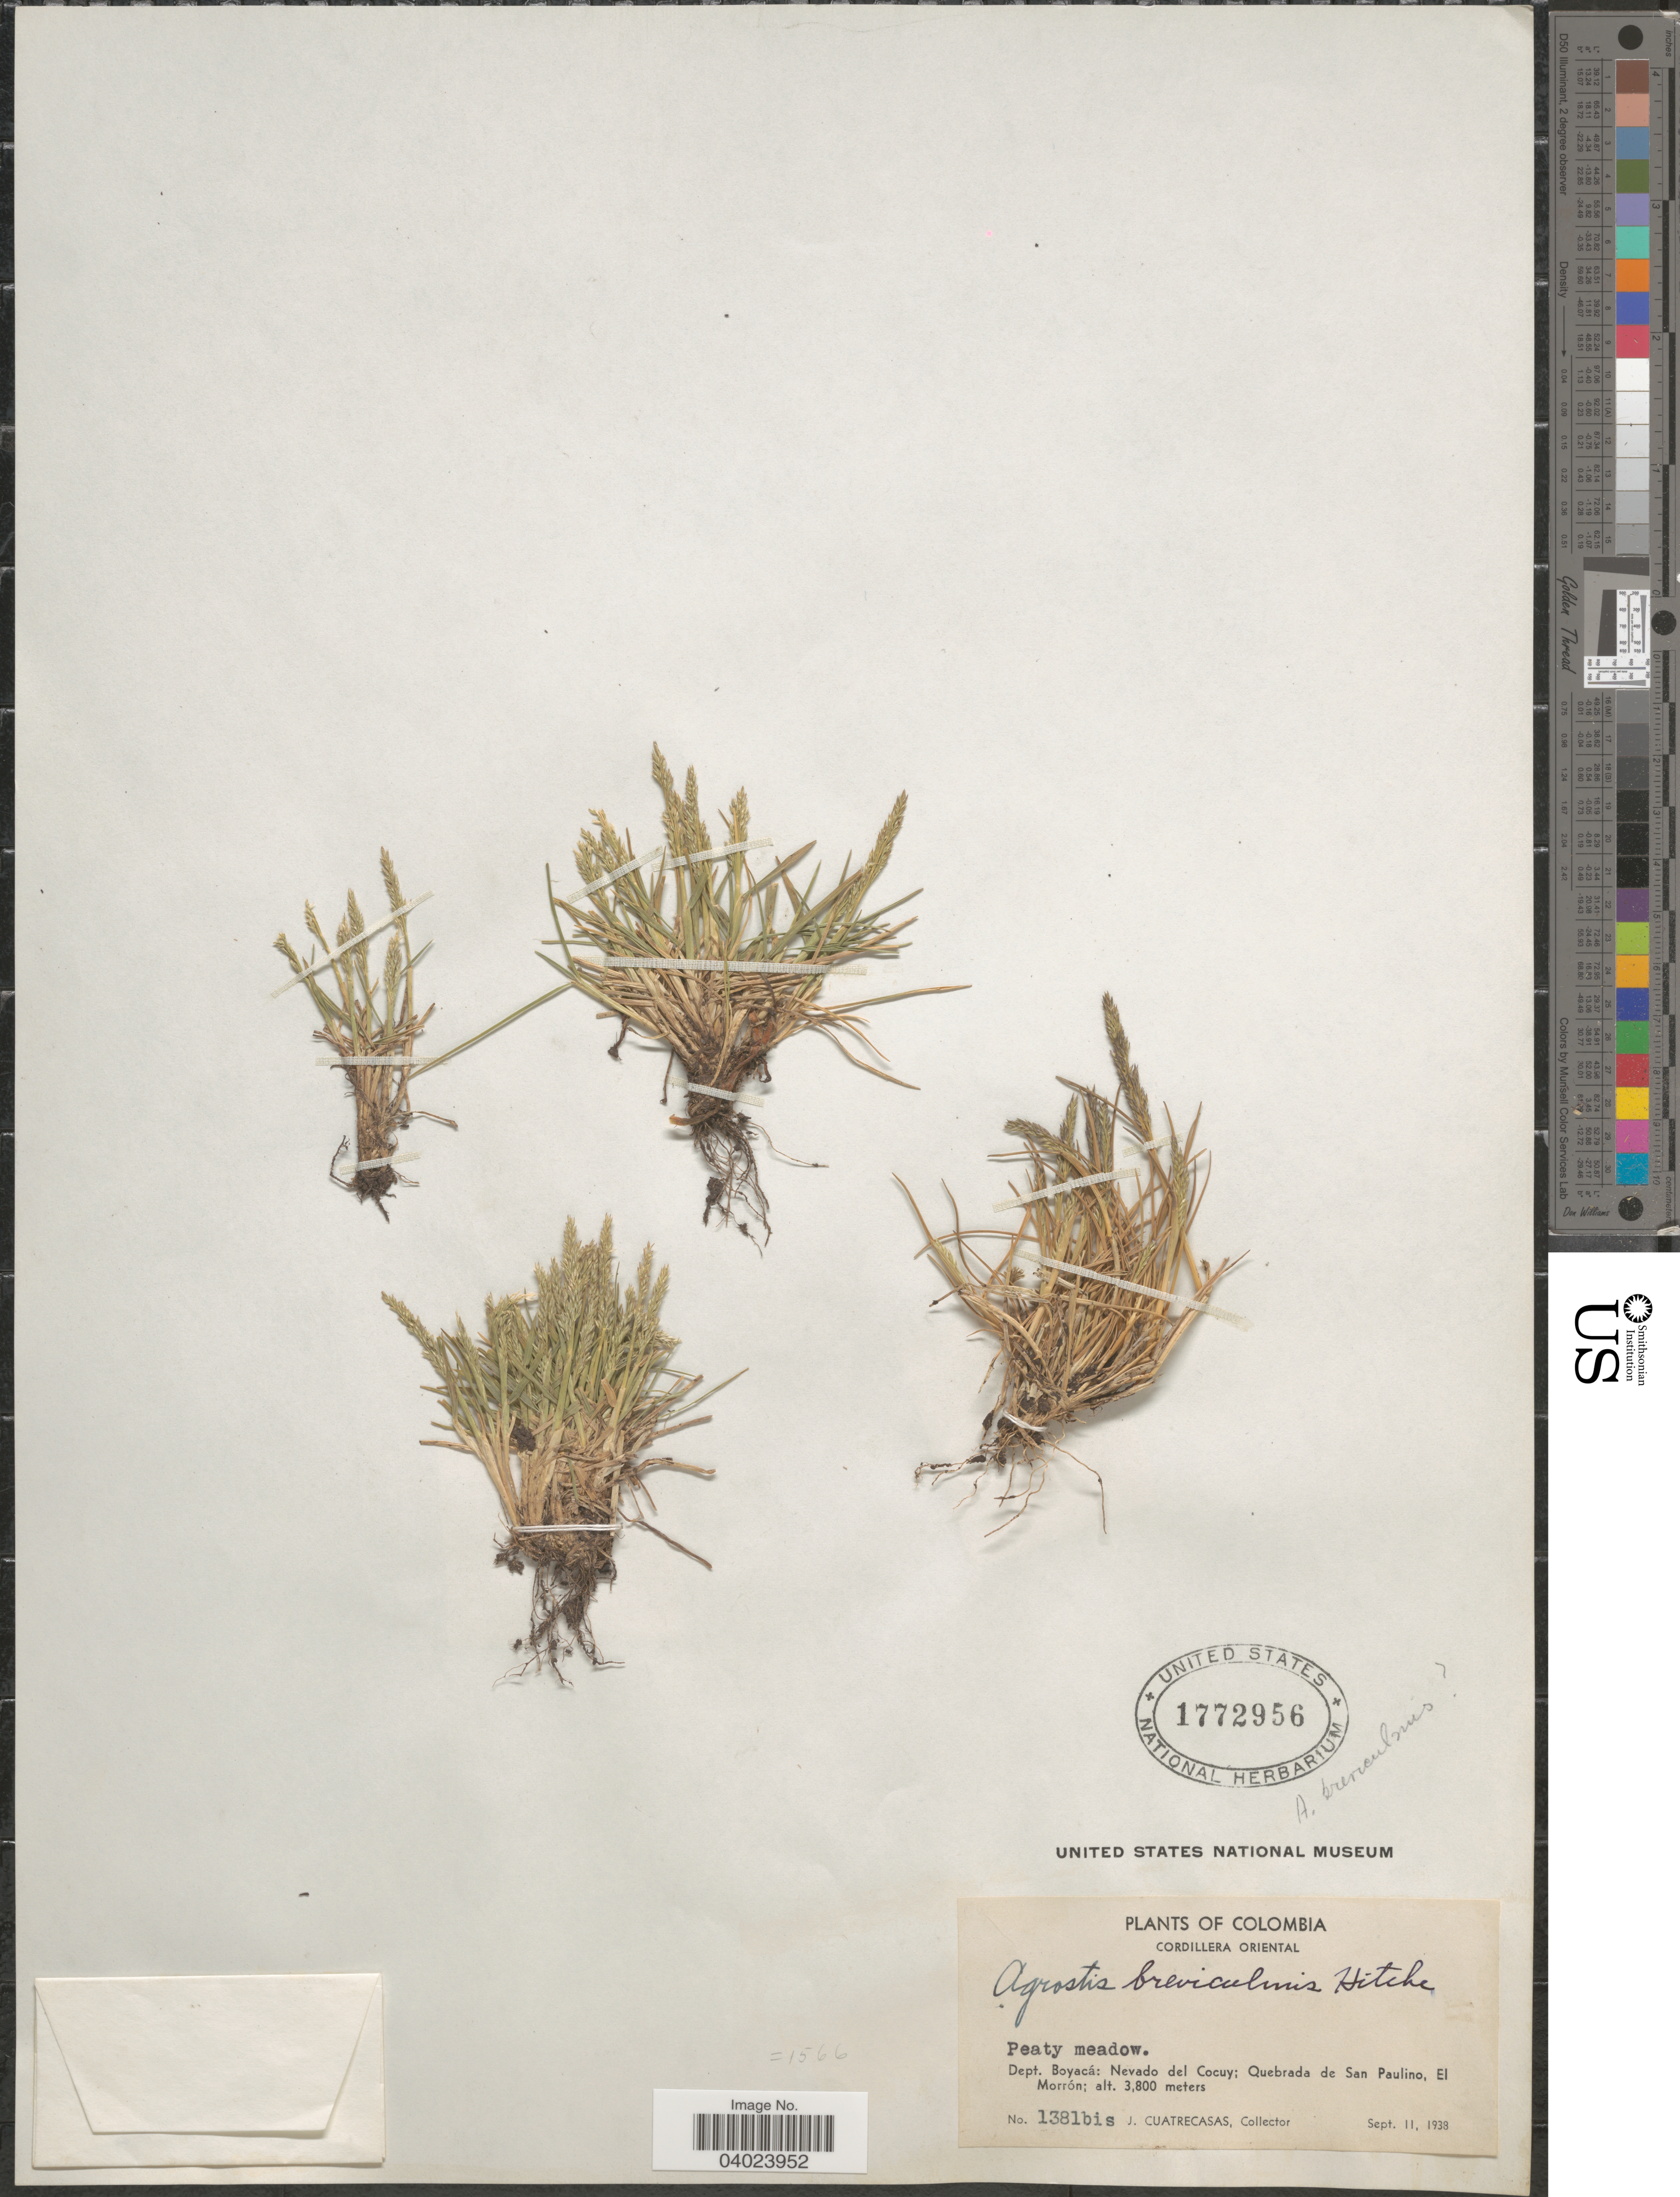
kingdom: Plantae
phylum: Tracheophyta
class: Liliopsida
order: Poales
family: Poaceae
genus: Agrostis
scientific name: Agrostis breviculmis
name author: Hitchc.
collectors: J. Cuatrecasas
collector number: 1381bis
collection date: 1938-09-11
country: Colombia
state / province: Boyacá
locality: Cordillera Oriental. Dept. Boyacá: Nevado del Cocuy; Quebrada de San Paulino, El Morrón.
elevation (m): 3800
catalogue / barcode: US 1772956